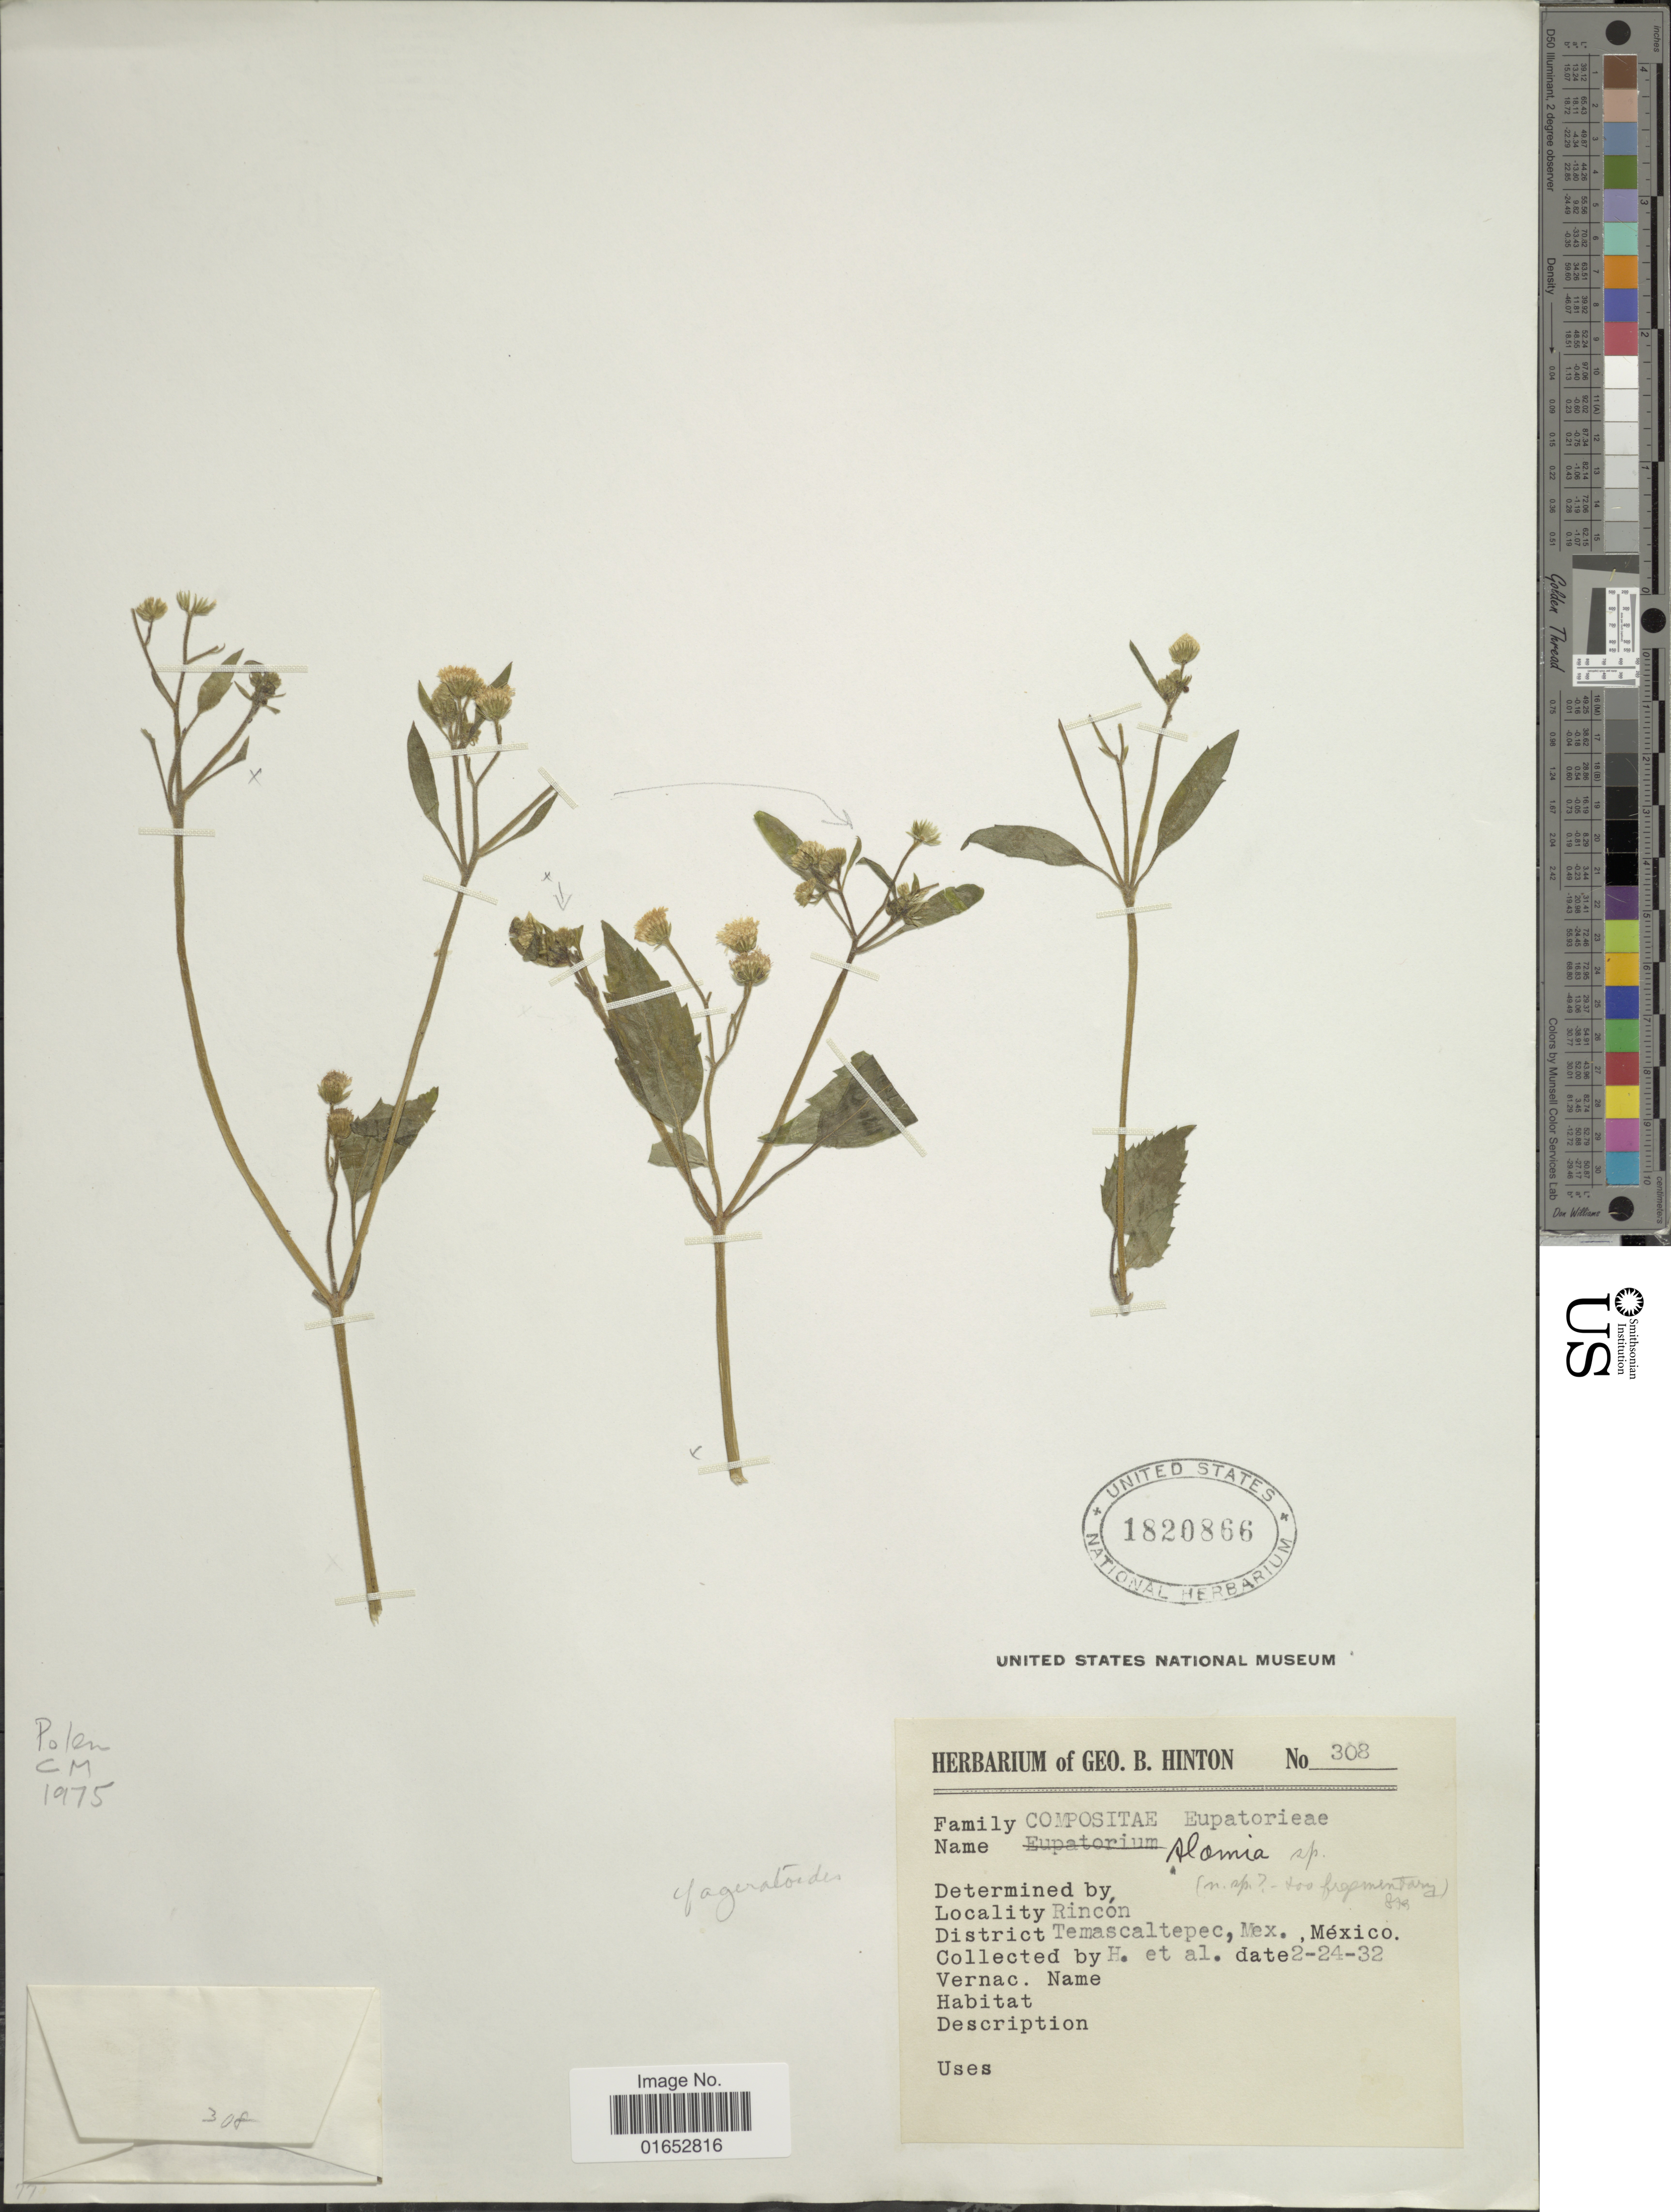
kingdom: Plantae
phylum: Tracheophyta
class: Magnoliopsida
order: Asterales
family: Asteraceae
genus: Alomia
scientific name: Alomia ageratoides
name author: Kunth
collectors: G. B. Hinton & et al.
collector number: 308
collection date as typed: Transcribed d/m/y: 24/2/32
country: Mexico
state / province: México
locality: Rincón, District Temascaltepec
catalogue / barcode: US 1820866